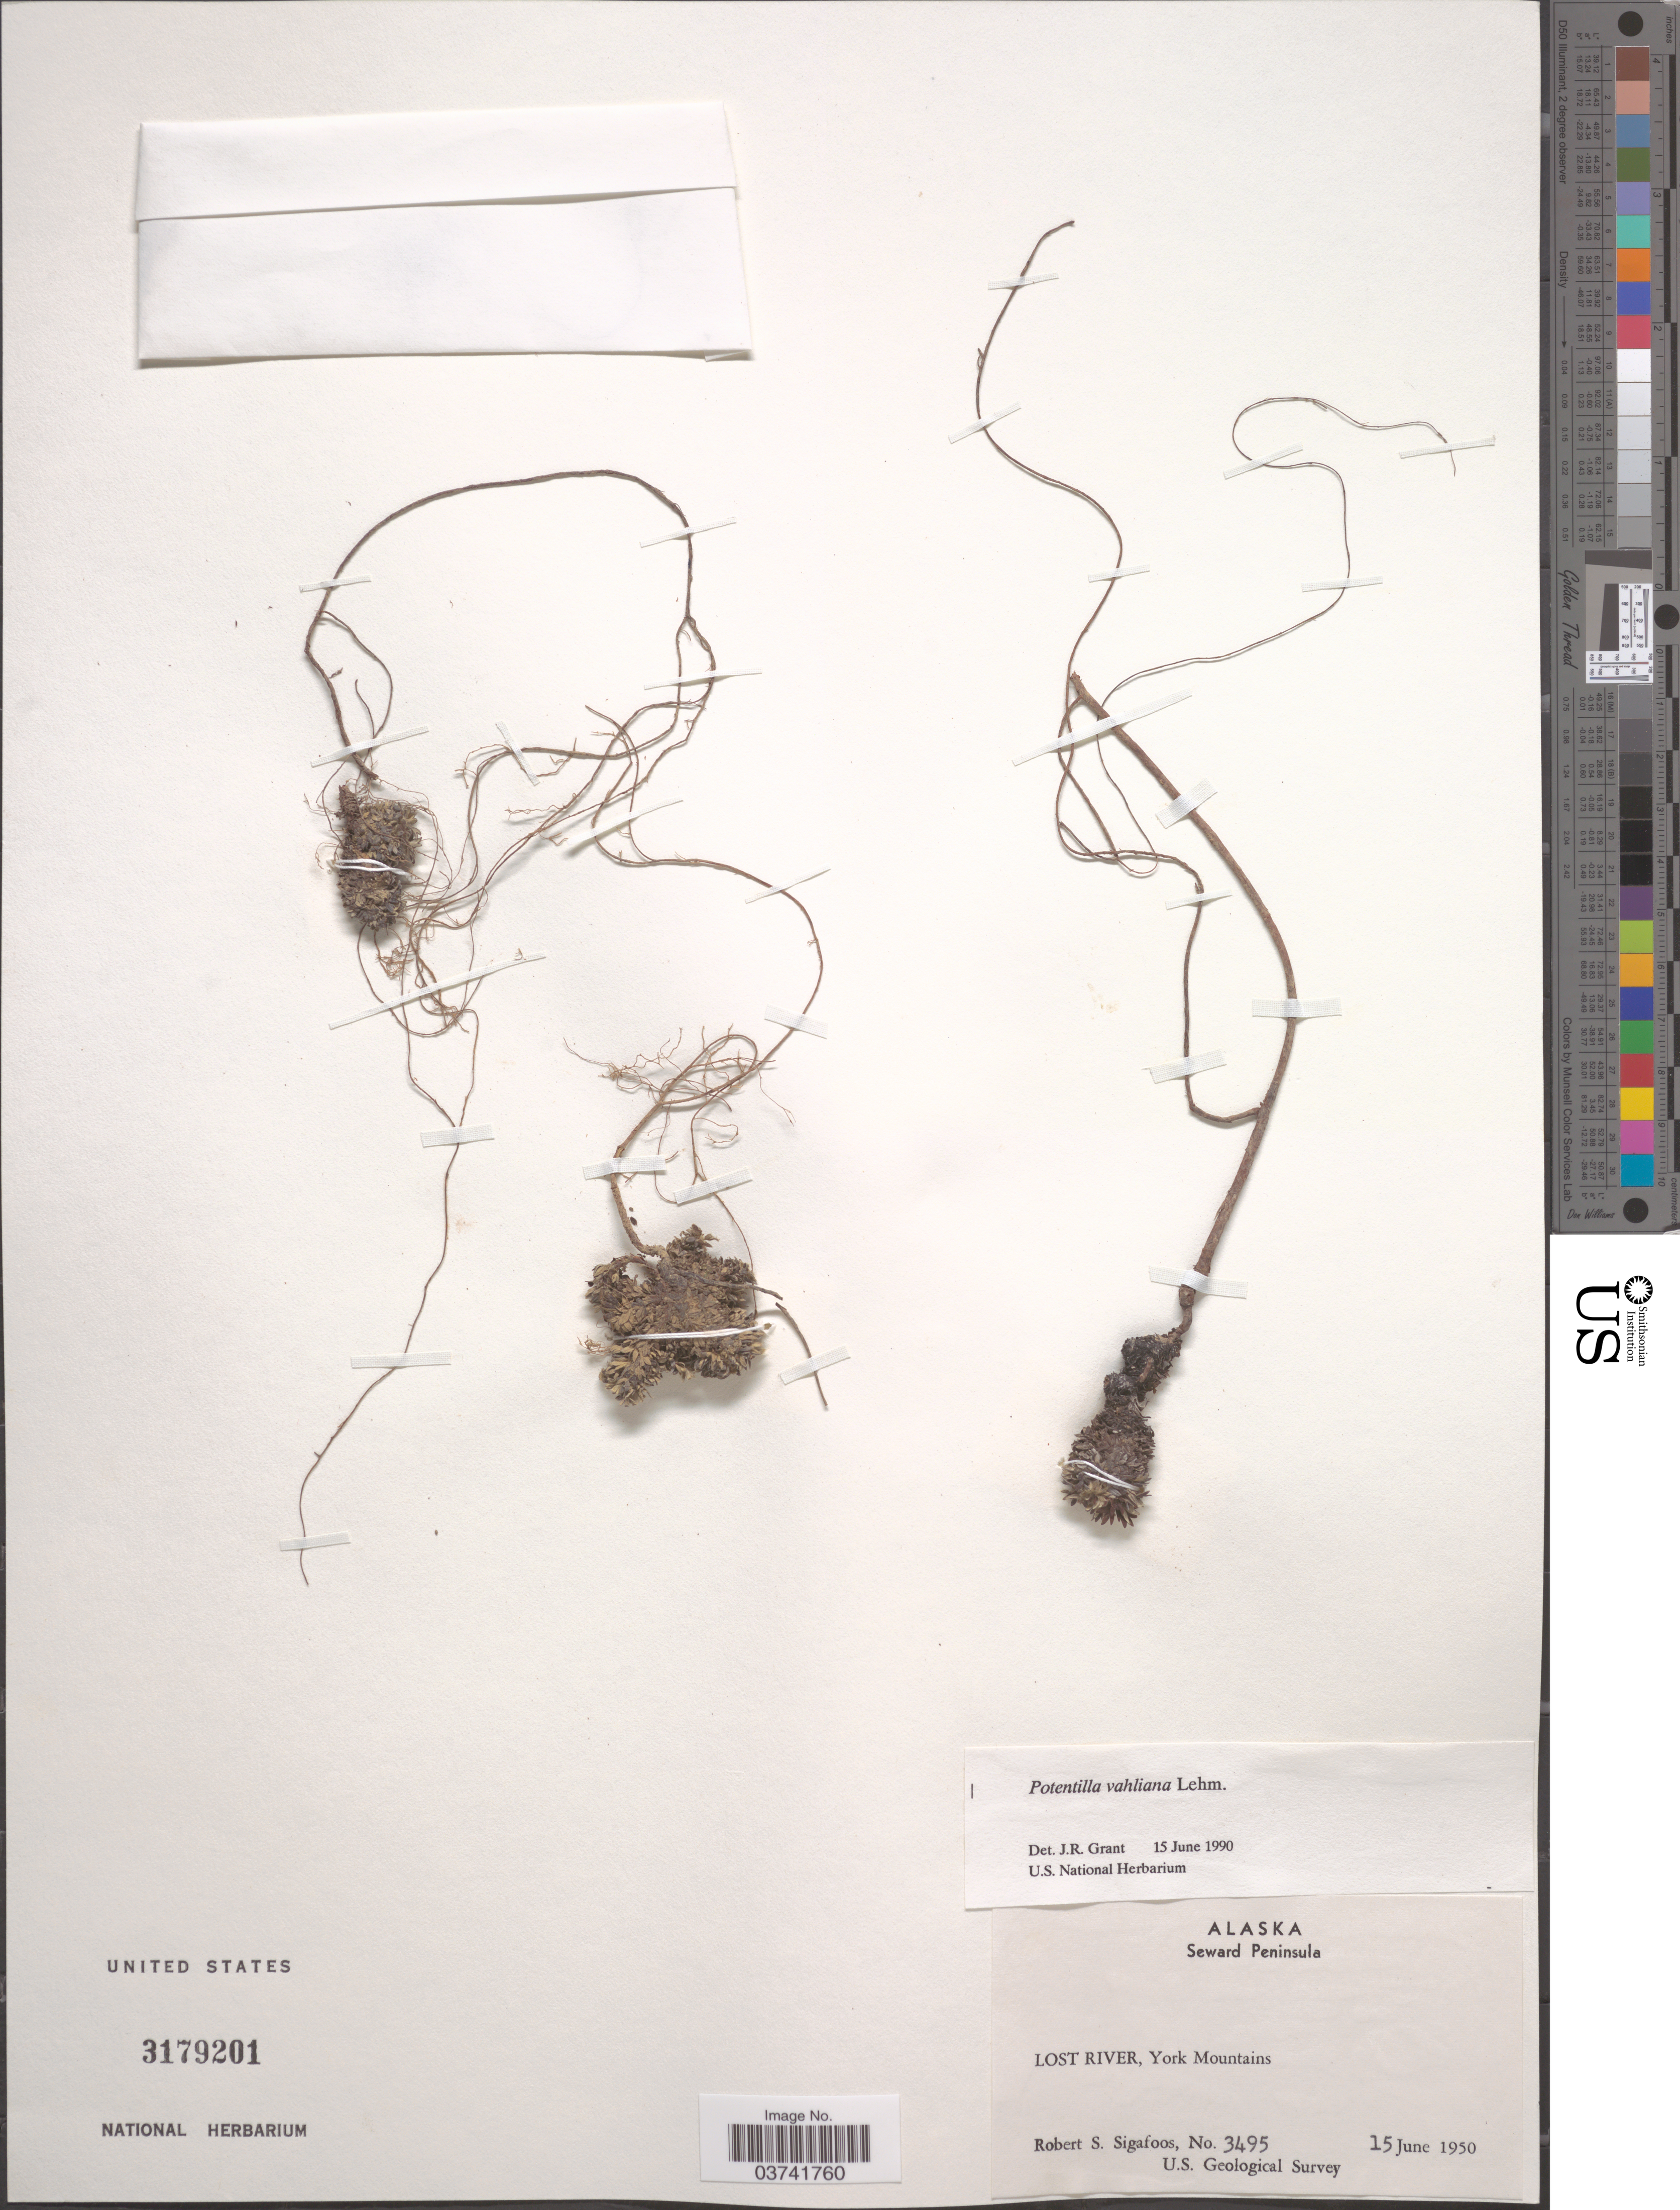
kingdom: Plantae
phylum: Tracheophyta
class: Magnoliopsida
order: Rosales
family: Rosaceae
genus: Potentilla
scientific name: Potentilla vahliana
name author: Lehm.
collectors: R. Sigafoos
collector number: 3495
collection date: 1950-06-15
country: United States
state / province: Alaska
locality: Seward Peninsula. Lost River, York Mountains.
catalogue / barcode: US 3179201